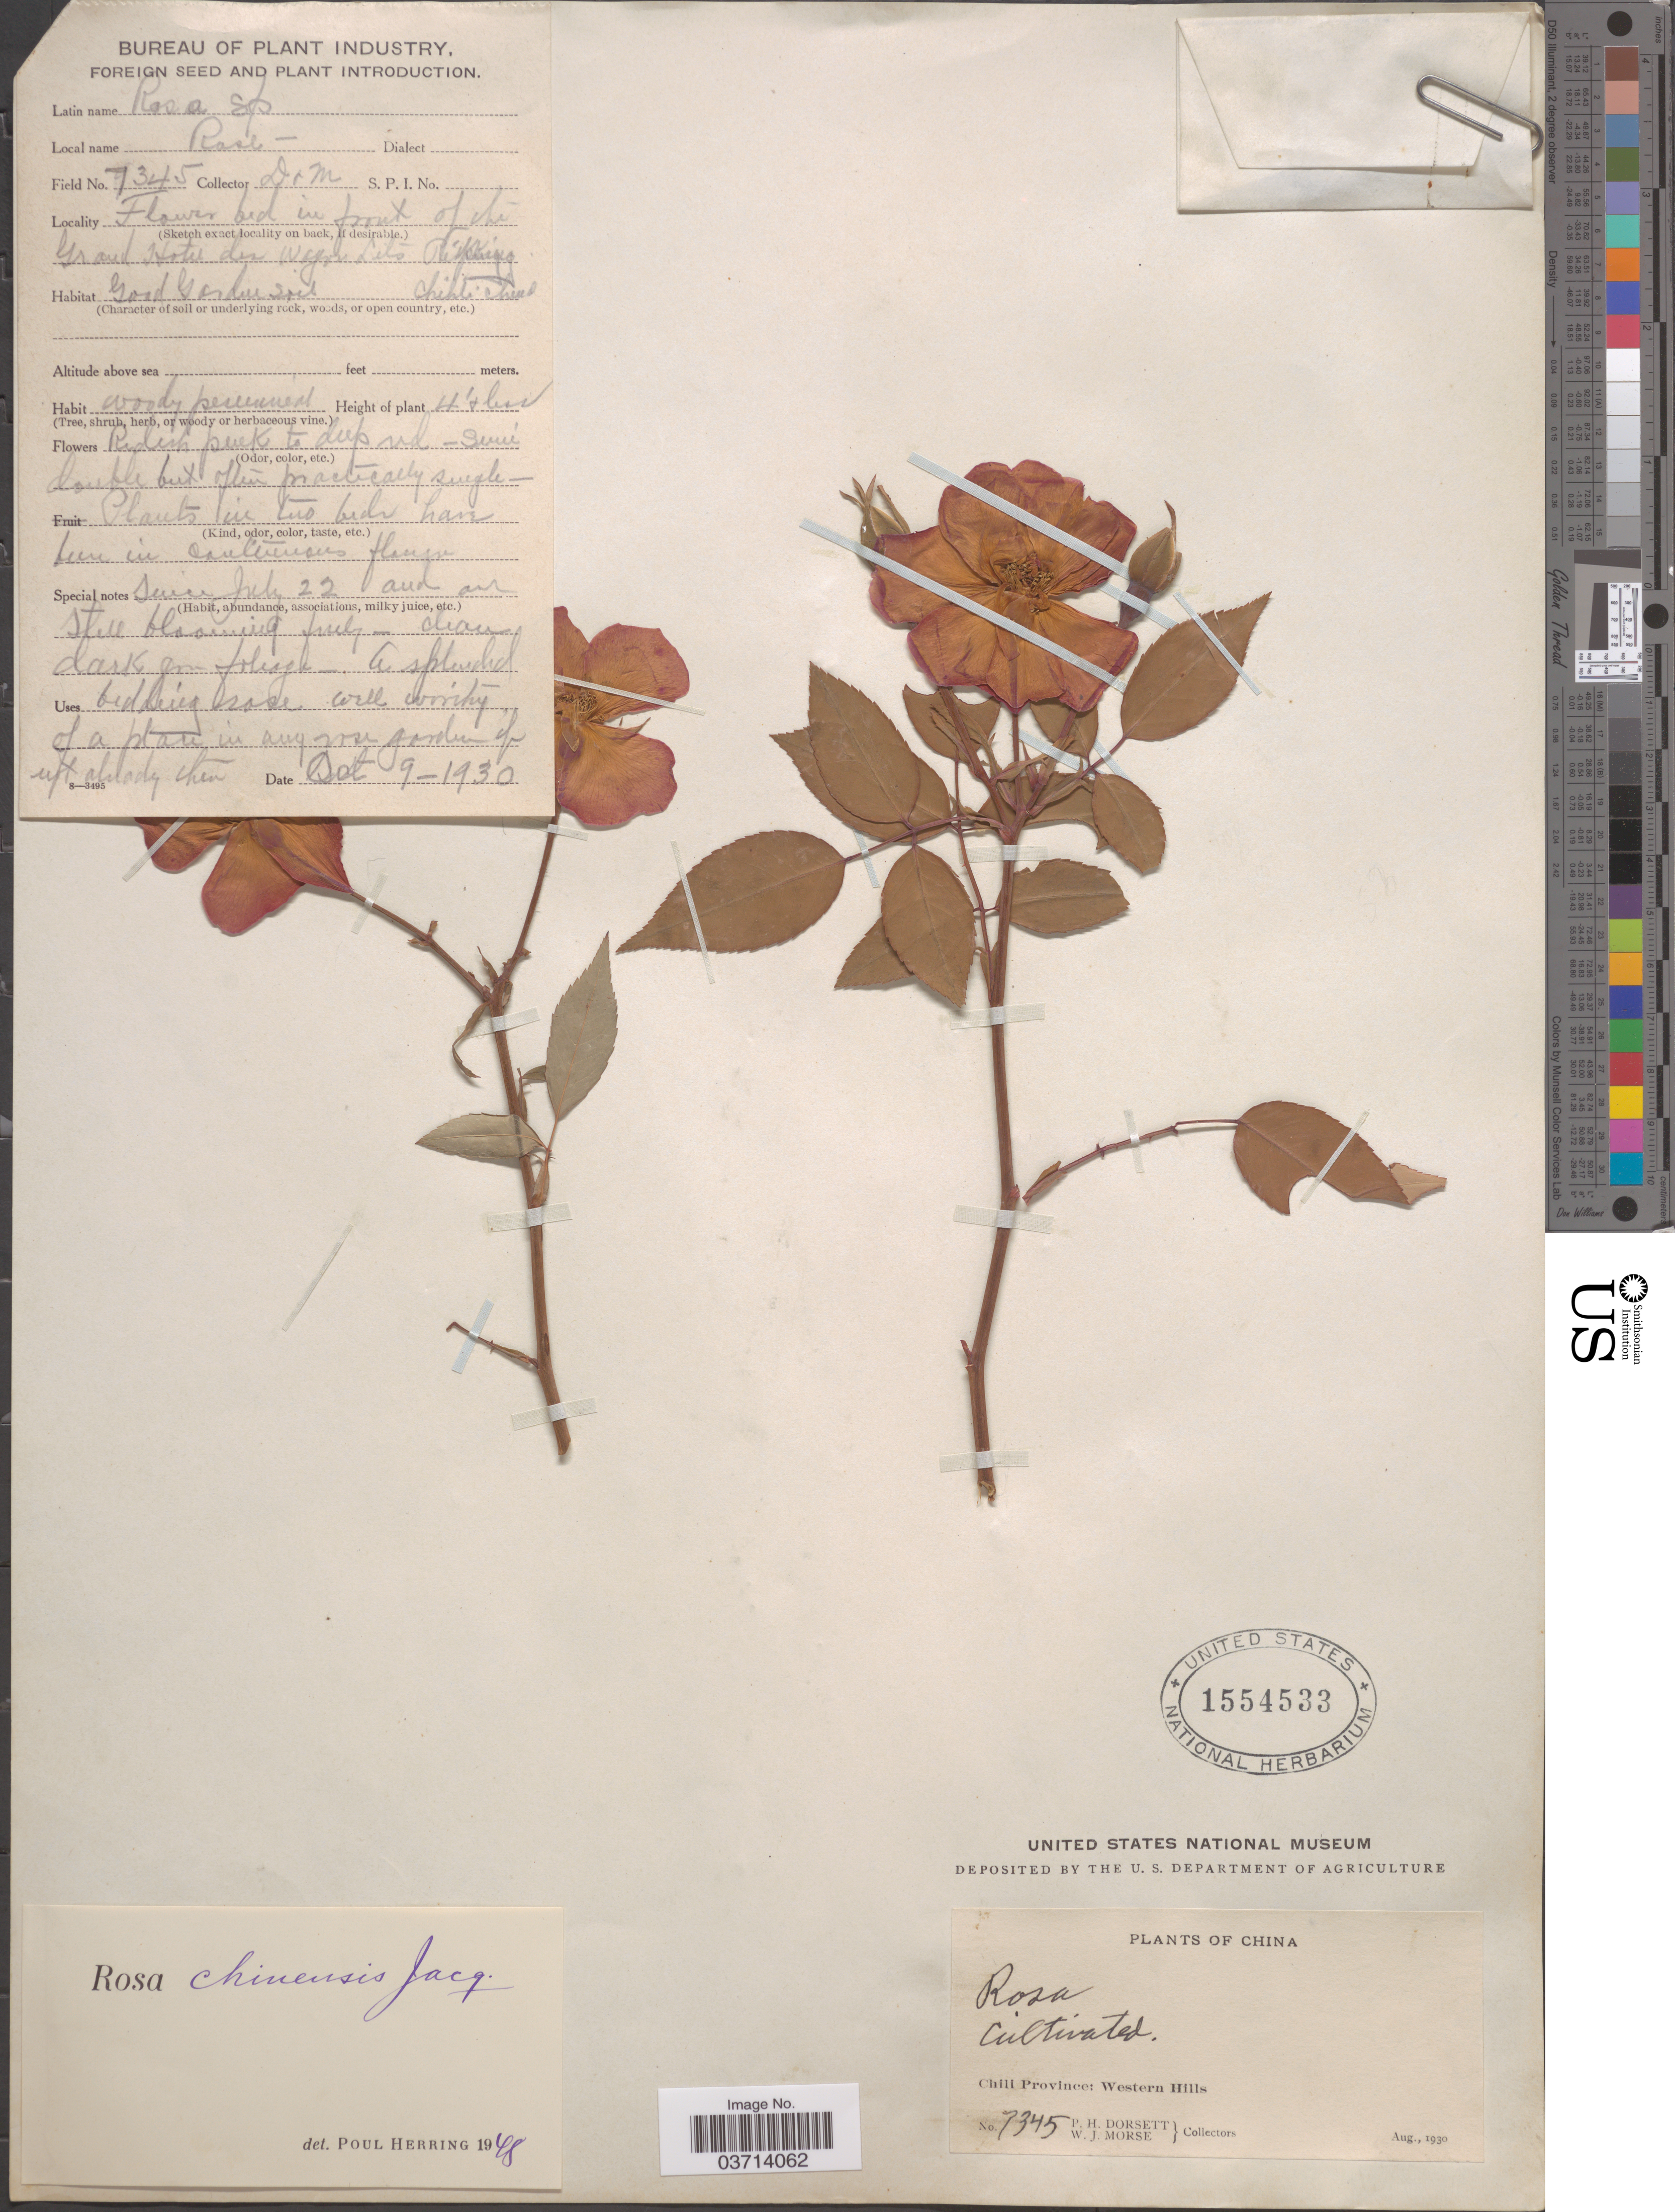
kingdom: Plantae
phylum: Tracheophyta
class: Magnoliopsida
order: Rosales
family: Rosaceae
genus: Rosa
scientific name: Rosa chinensis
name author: Jacq.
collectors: P. H. Dorsett & W. J. Morse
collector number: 7345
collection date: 1930-10-09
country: China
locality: Chili Province: Western Hills. Flower bed in front of the Grand Hotel der wegen Lets. Ri [illegible text] Chihli. [interpreted]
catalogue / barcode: US 1554533